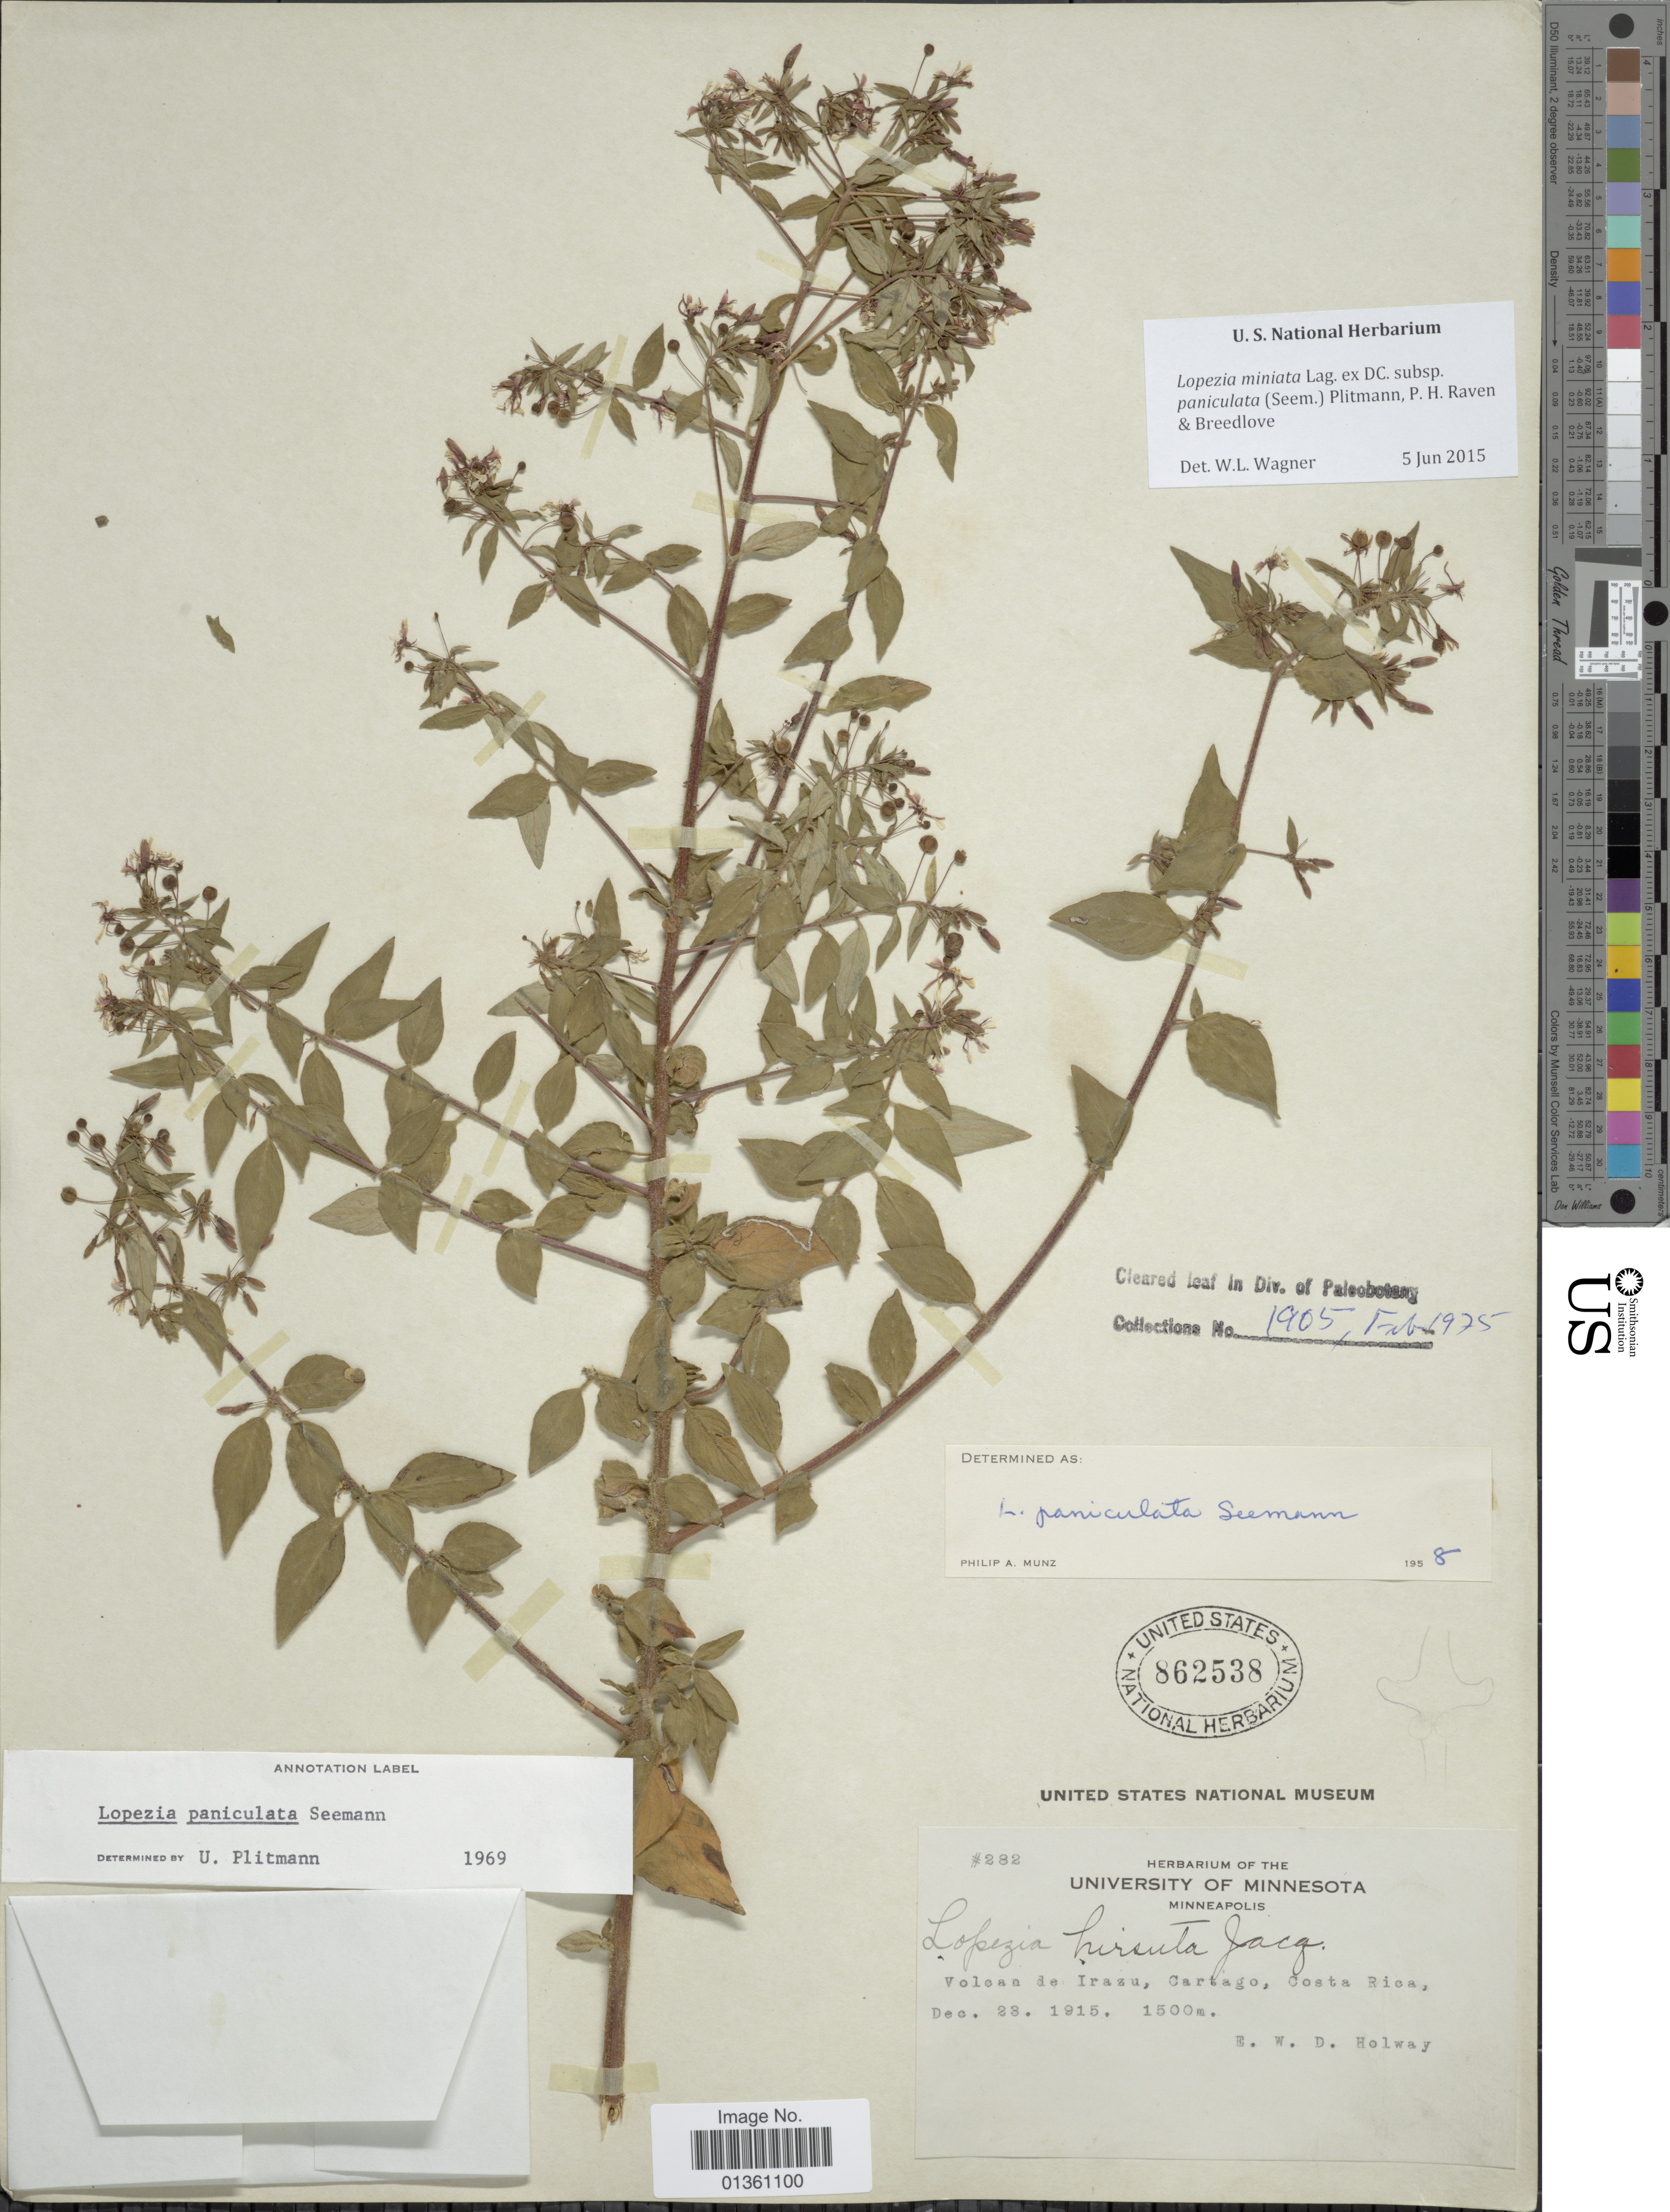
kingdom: Plantae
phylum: Tracheophyta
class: Magnoliopsida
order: Myrtales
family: Onagraceae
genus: Lopezia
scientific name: Lopezia miniata subsp. paniculata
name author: (Seem.) Plitmann et al.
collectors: E. W. D. Holway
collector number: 282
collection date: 1915-12-23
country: Costa Rica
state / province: Cartago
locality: Volcan de Irazu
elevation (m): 1500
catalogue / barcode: US 862538